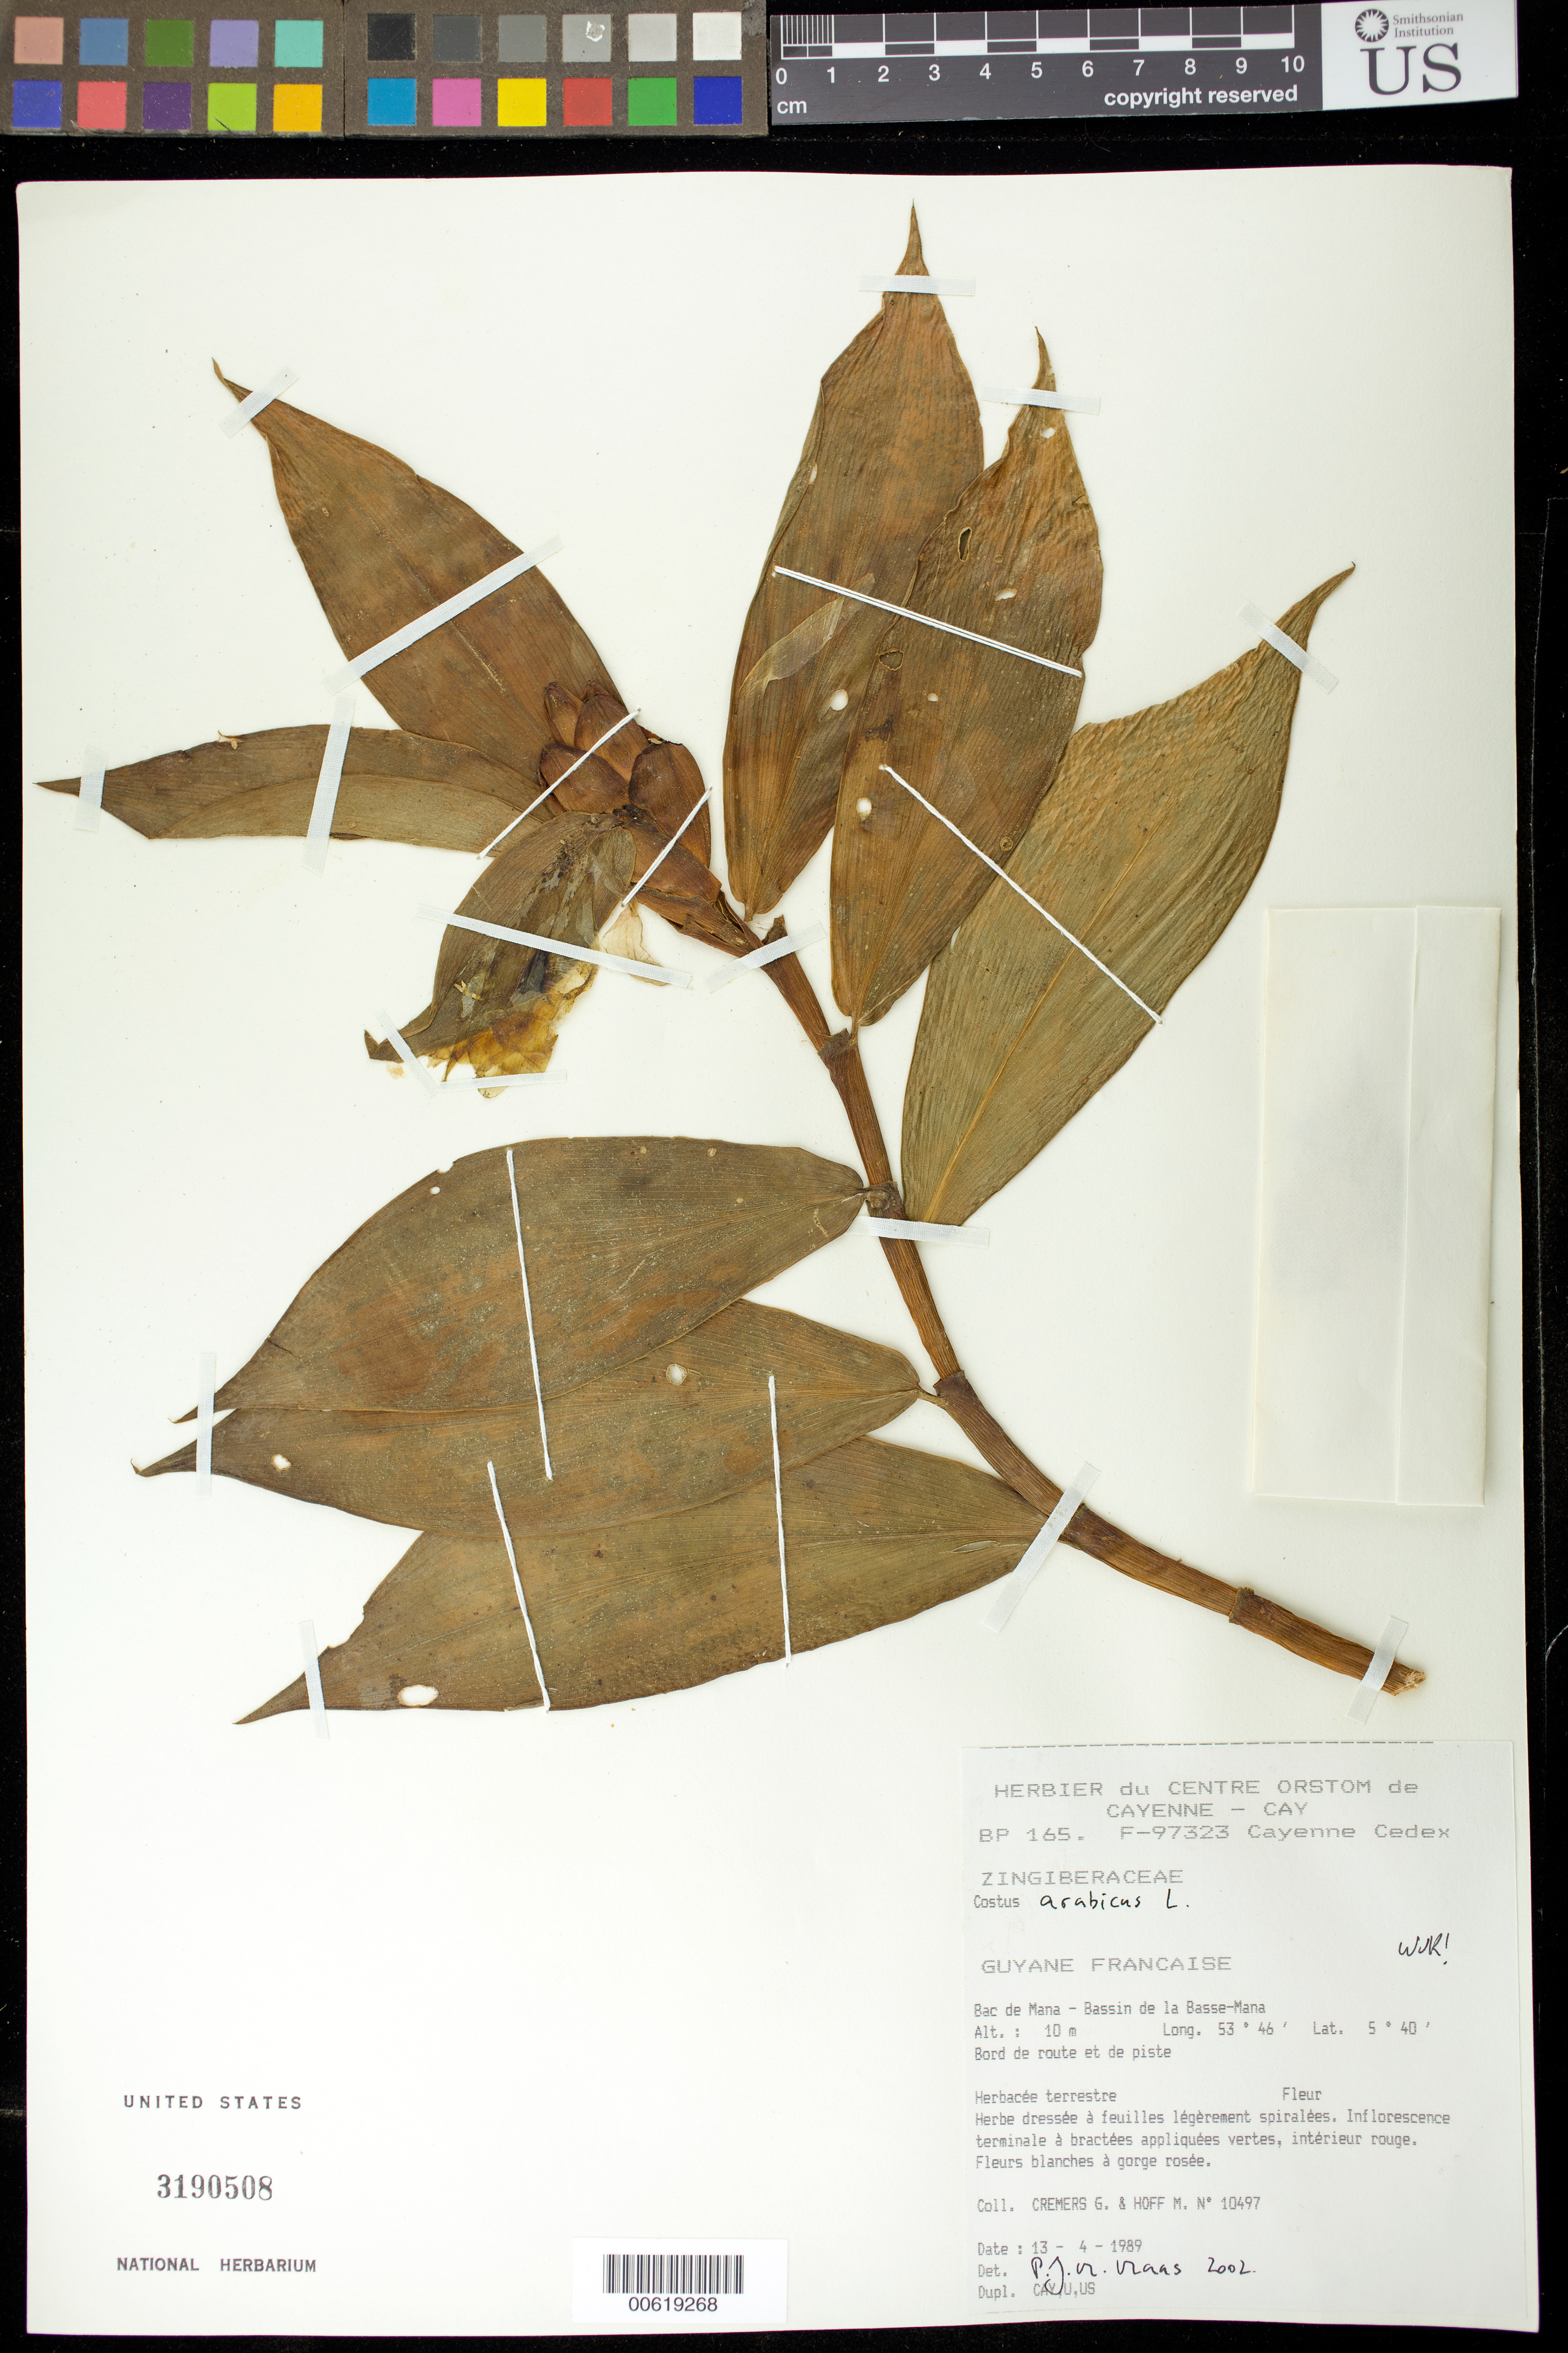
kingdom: Plantae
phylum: Tracheophyta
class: Liliopsida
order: Zingiberales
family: Costaceae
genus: Costus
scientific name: Costus arabicus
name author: L.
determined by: Maas, Paul J. M.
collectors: G. Cremers & M. Hoff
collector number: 10497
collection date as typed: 13-Apr-89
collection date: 1989-04-13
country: French Guiana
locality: Bac de Mana, Bassin de la Basse-Mana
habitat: Along road and trail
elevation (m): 10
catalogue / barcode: US 3190508